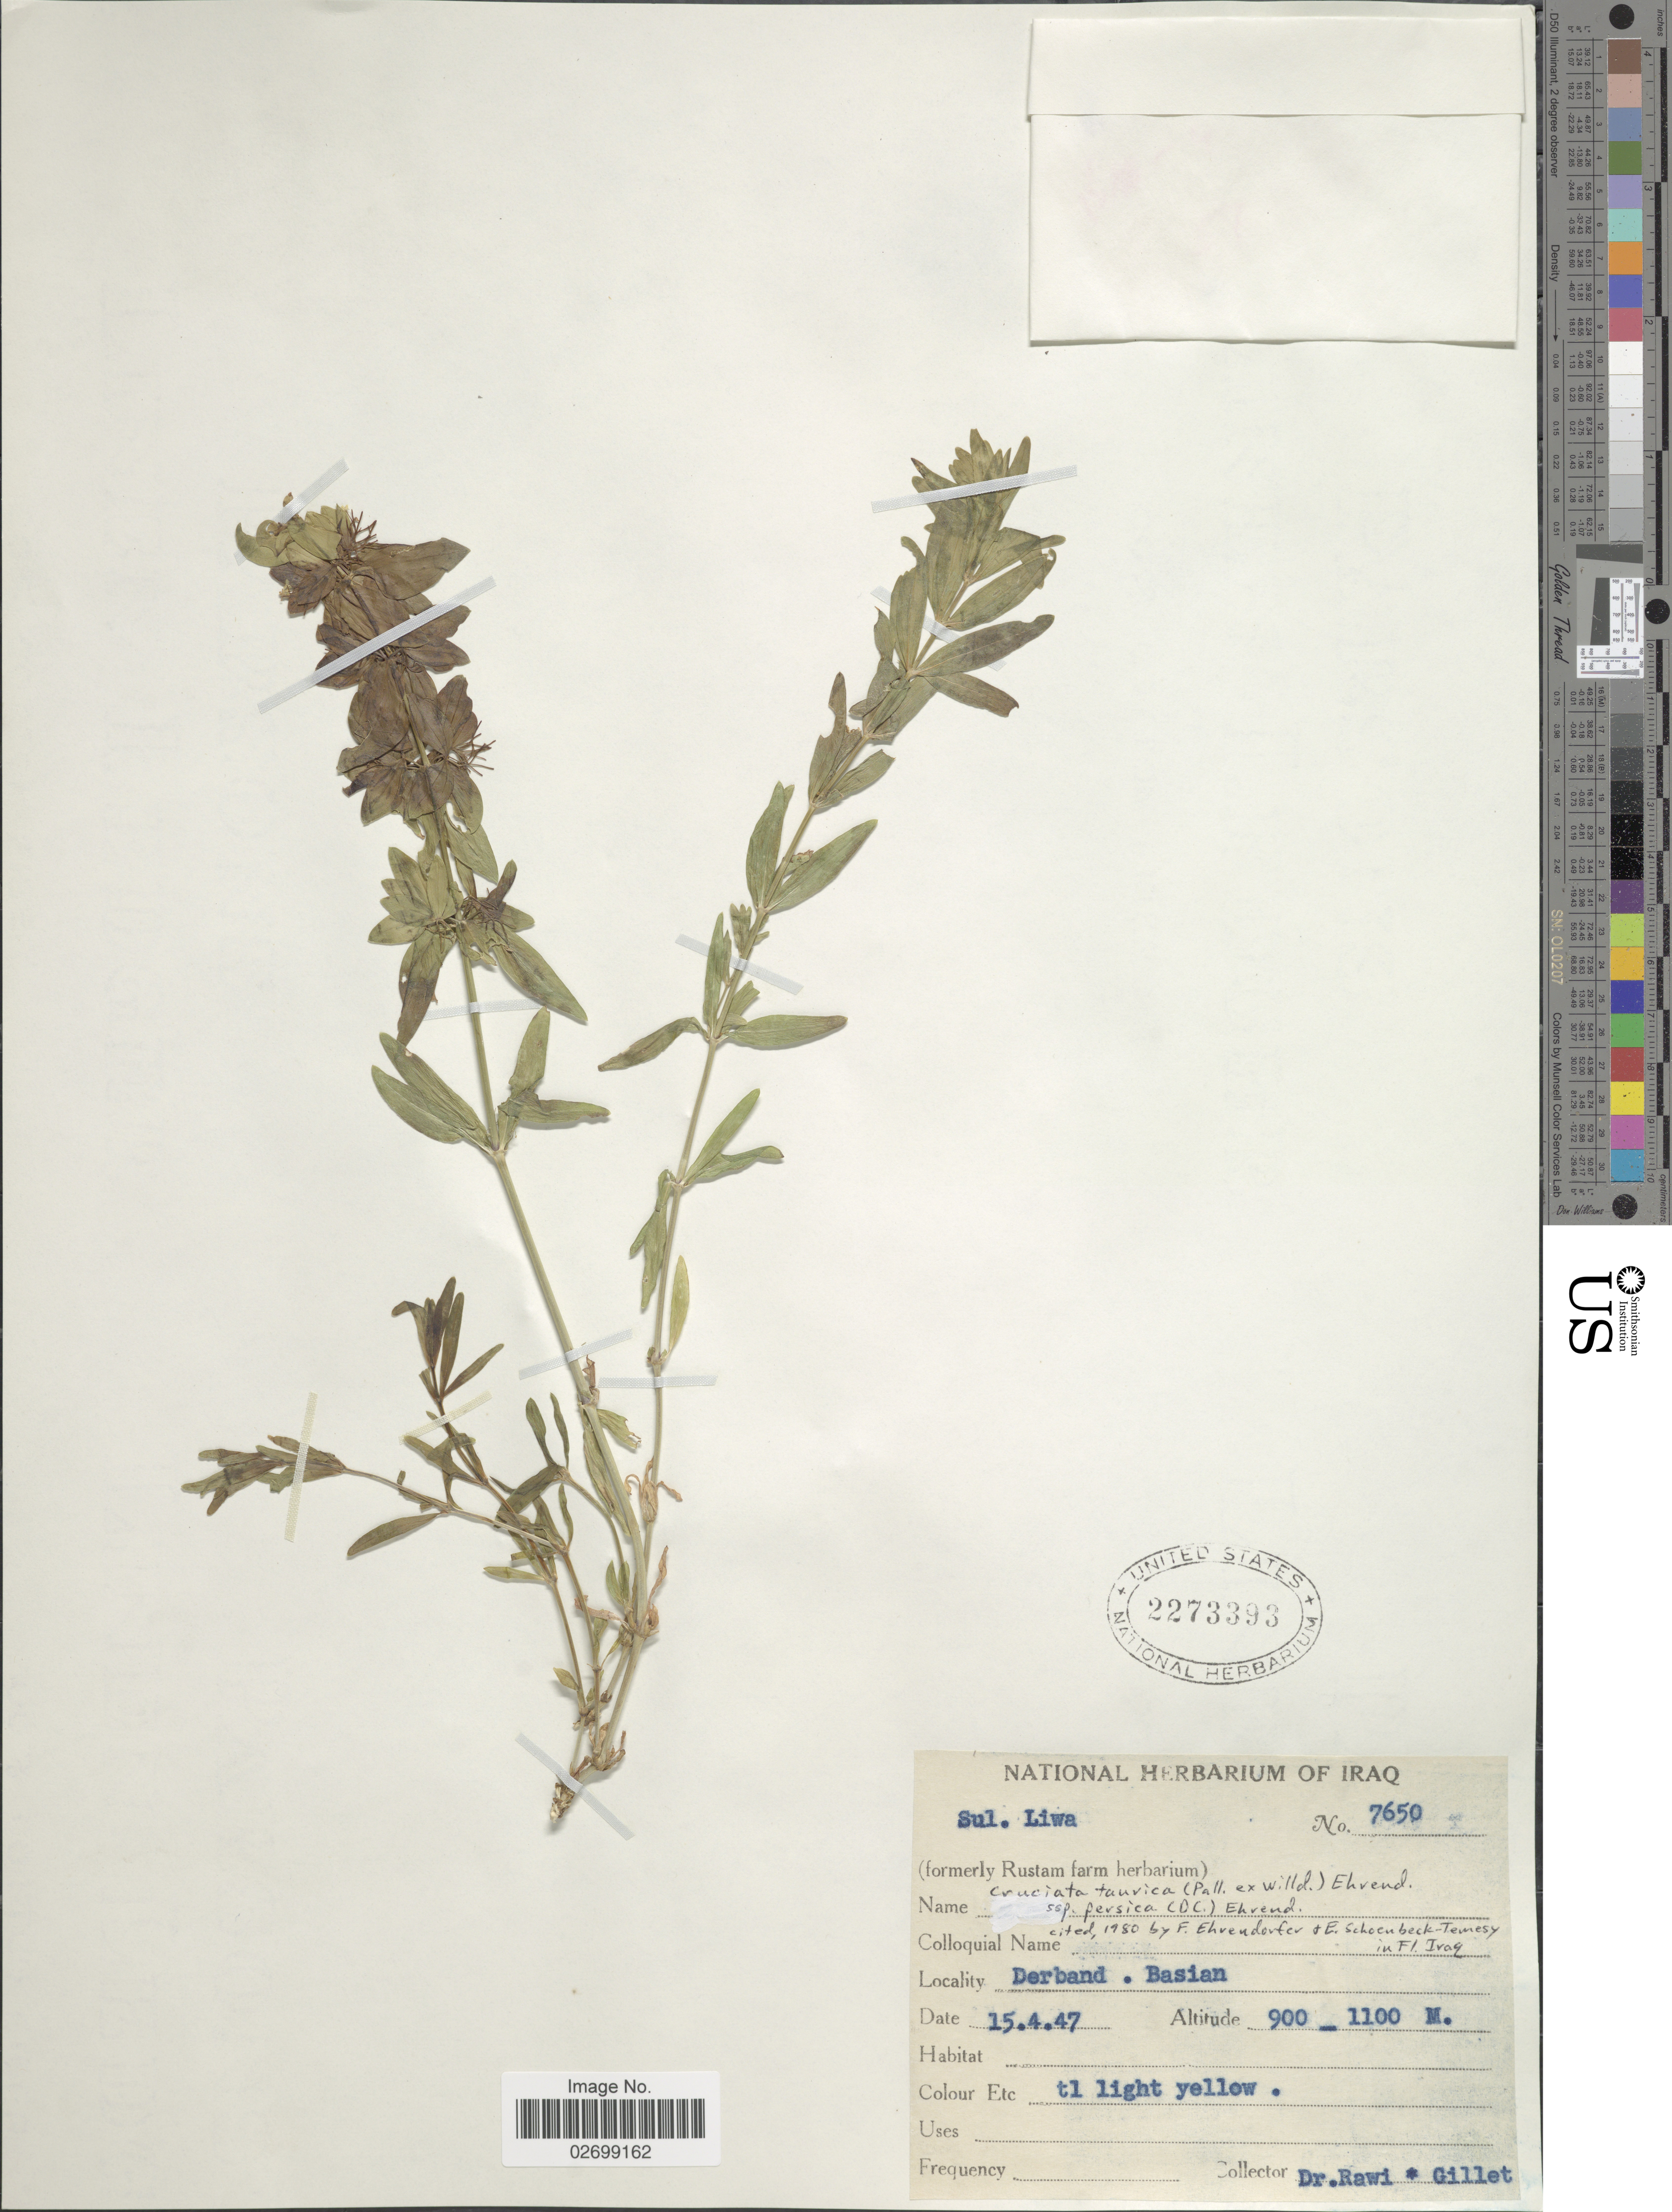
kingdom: Plantae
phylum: Tracheophyta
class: Magnoliopsida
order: Gentianales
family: Rubiaceae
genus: Cruciata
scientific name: Cruciata taurica subsp. persica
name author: (DC.) Ehrend.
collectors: -. Rawi & Gillett, --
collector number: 7650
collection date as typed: Transcribed d/m/y: 15/4/47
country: Iraq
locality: Derband, Basian, Sul. Liwa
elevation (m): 900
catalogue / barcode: US 2273393